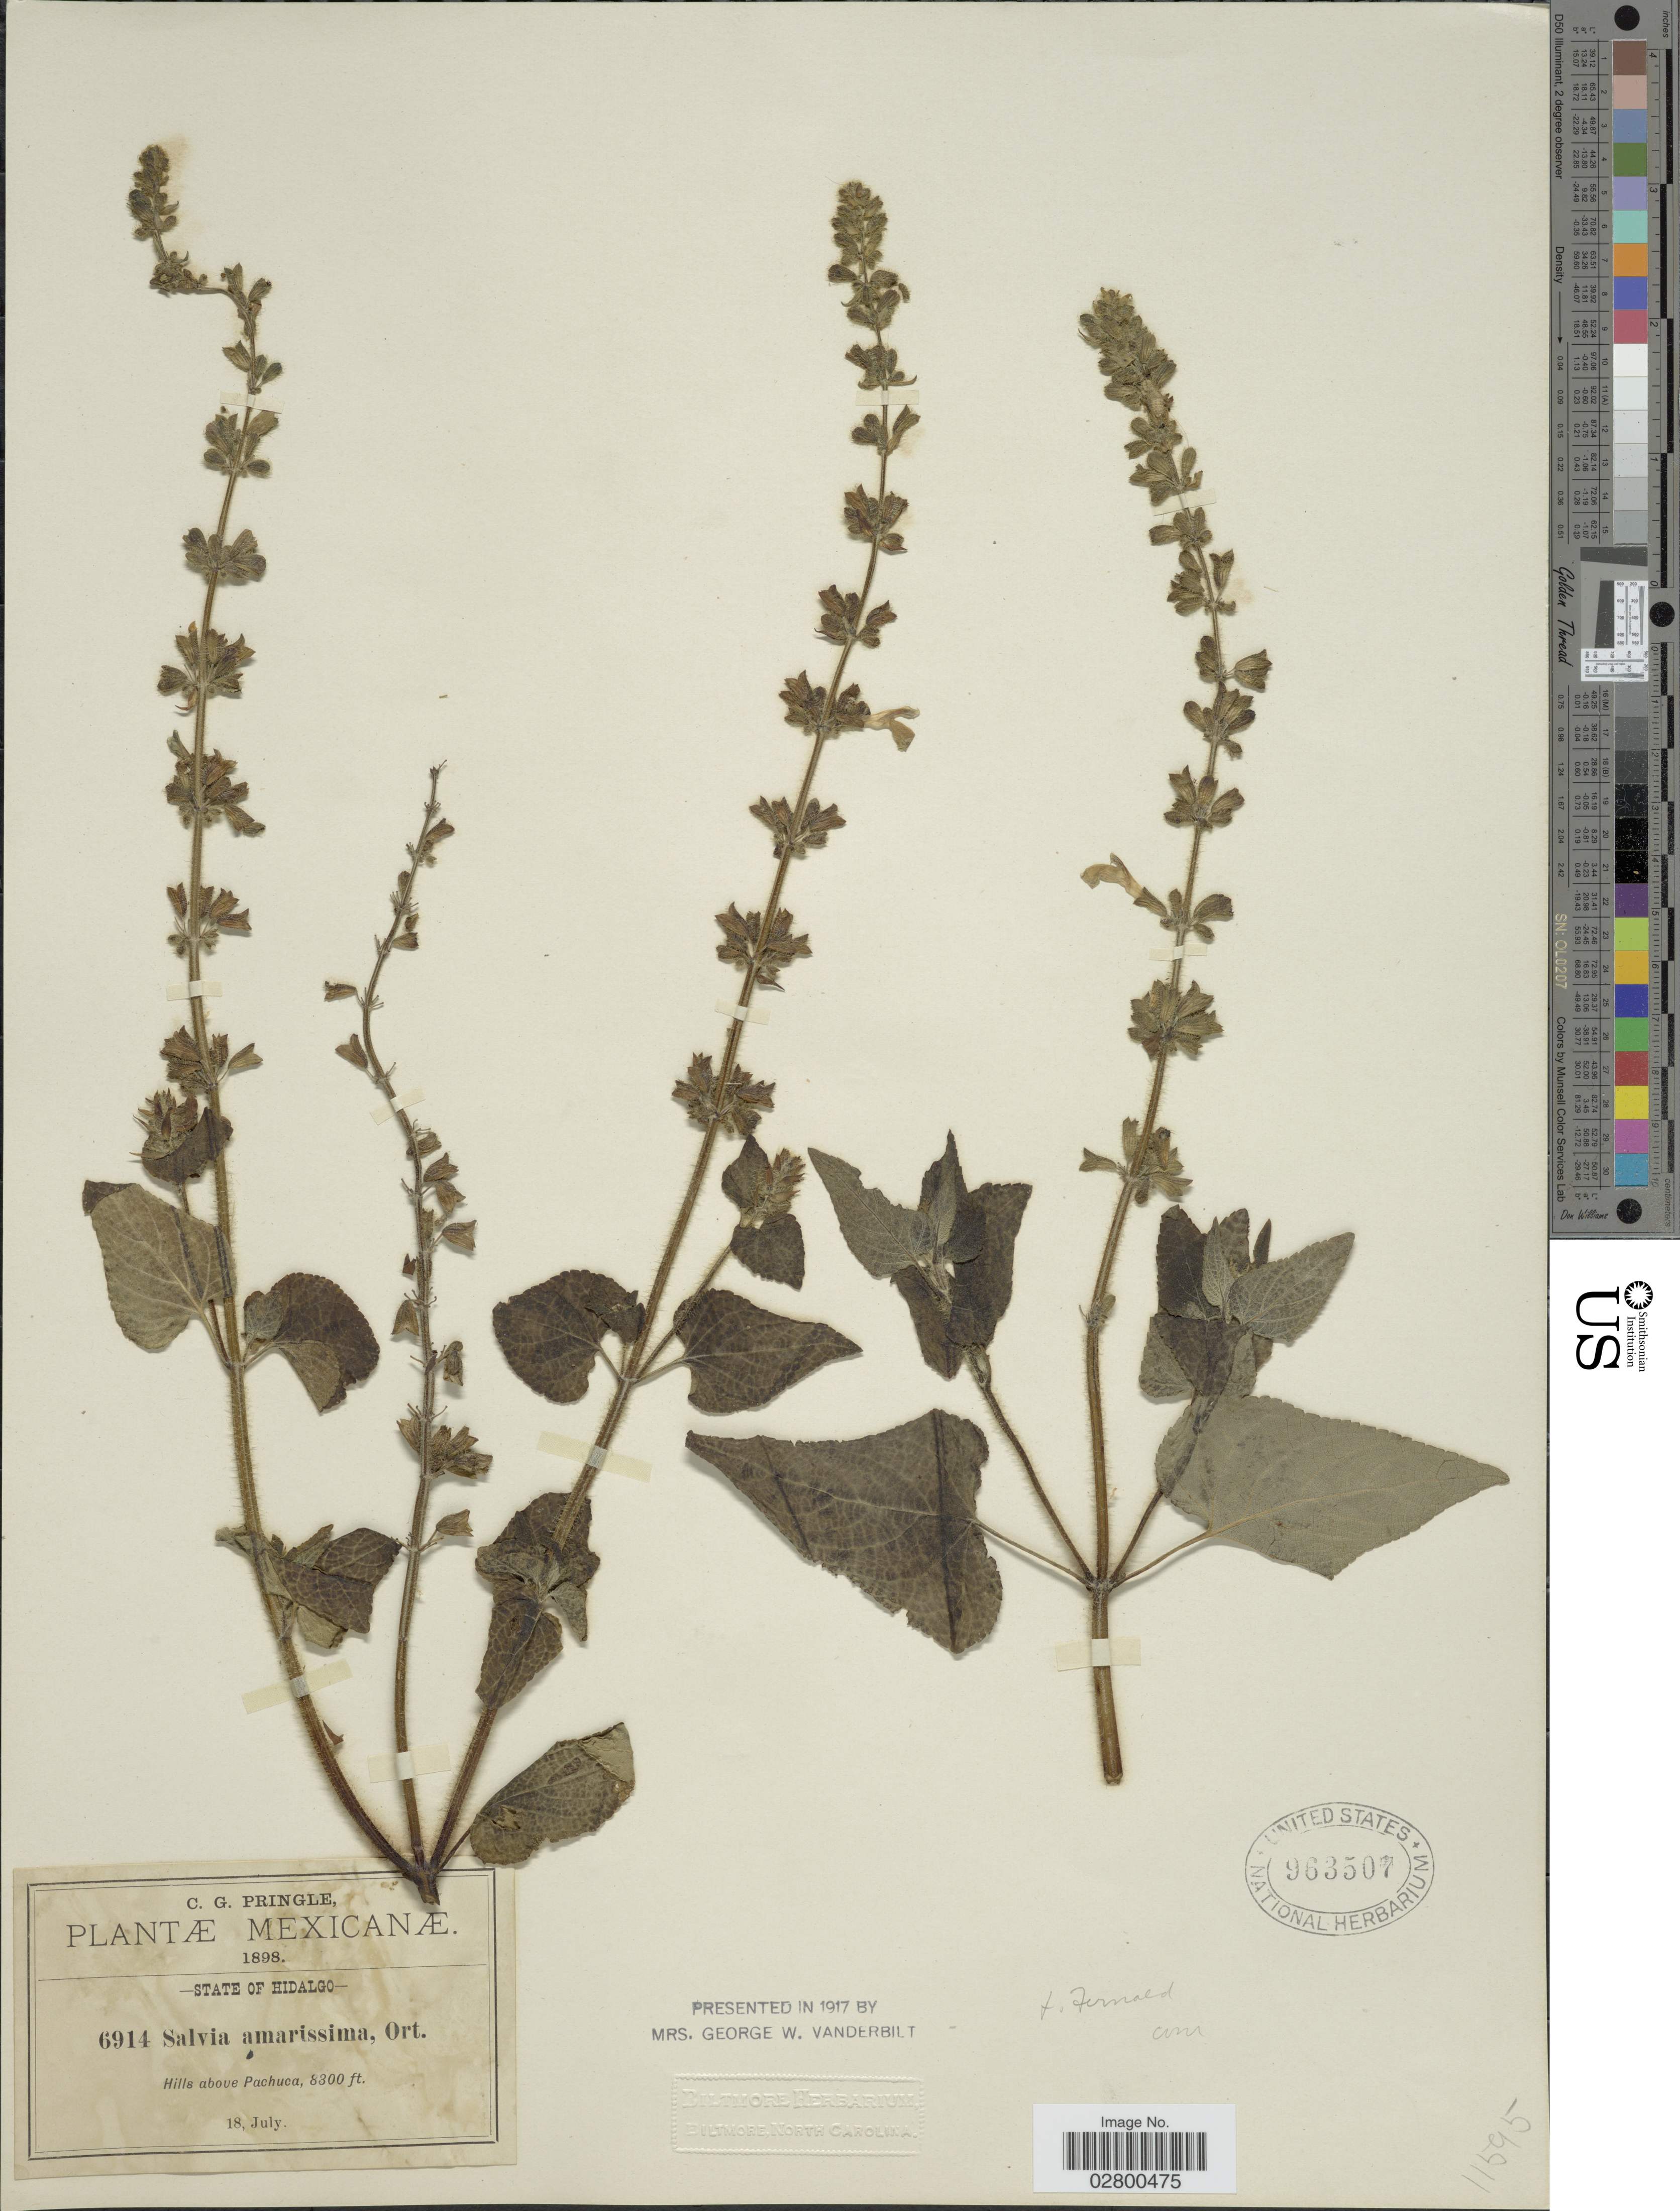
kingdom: Plantae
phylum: Tracheophyta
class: Magnoliopsida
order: Lamiales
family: Lamiaceae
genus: Salvia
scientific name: Salvia amarissima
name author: Orteg.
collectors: C. G. Pringle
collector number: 6914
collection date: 1898-07-18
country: Mexico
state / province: Hidalgo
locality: Hills above Pachuca.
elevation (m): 2530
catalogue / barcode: US 963507